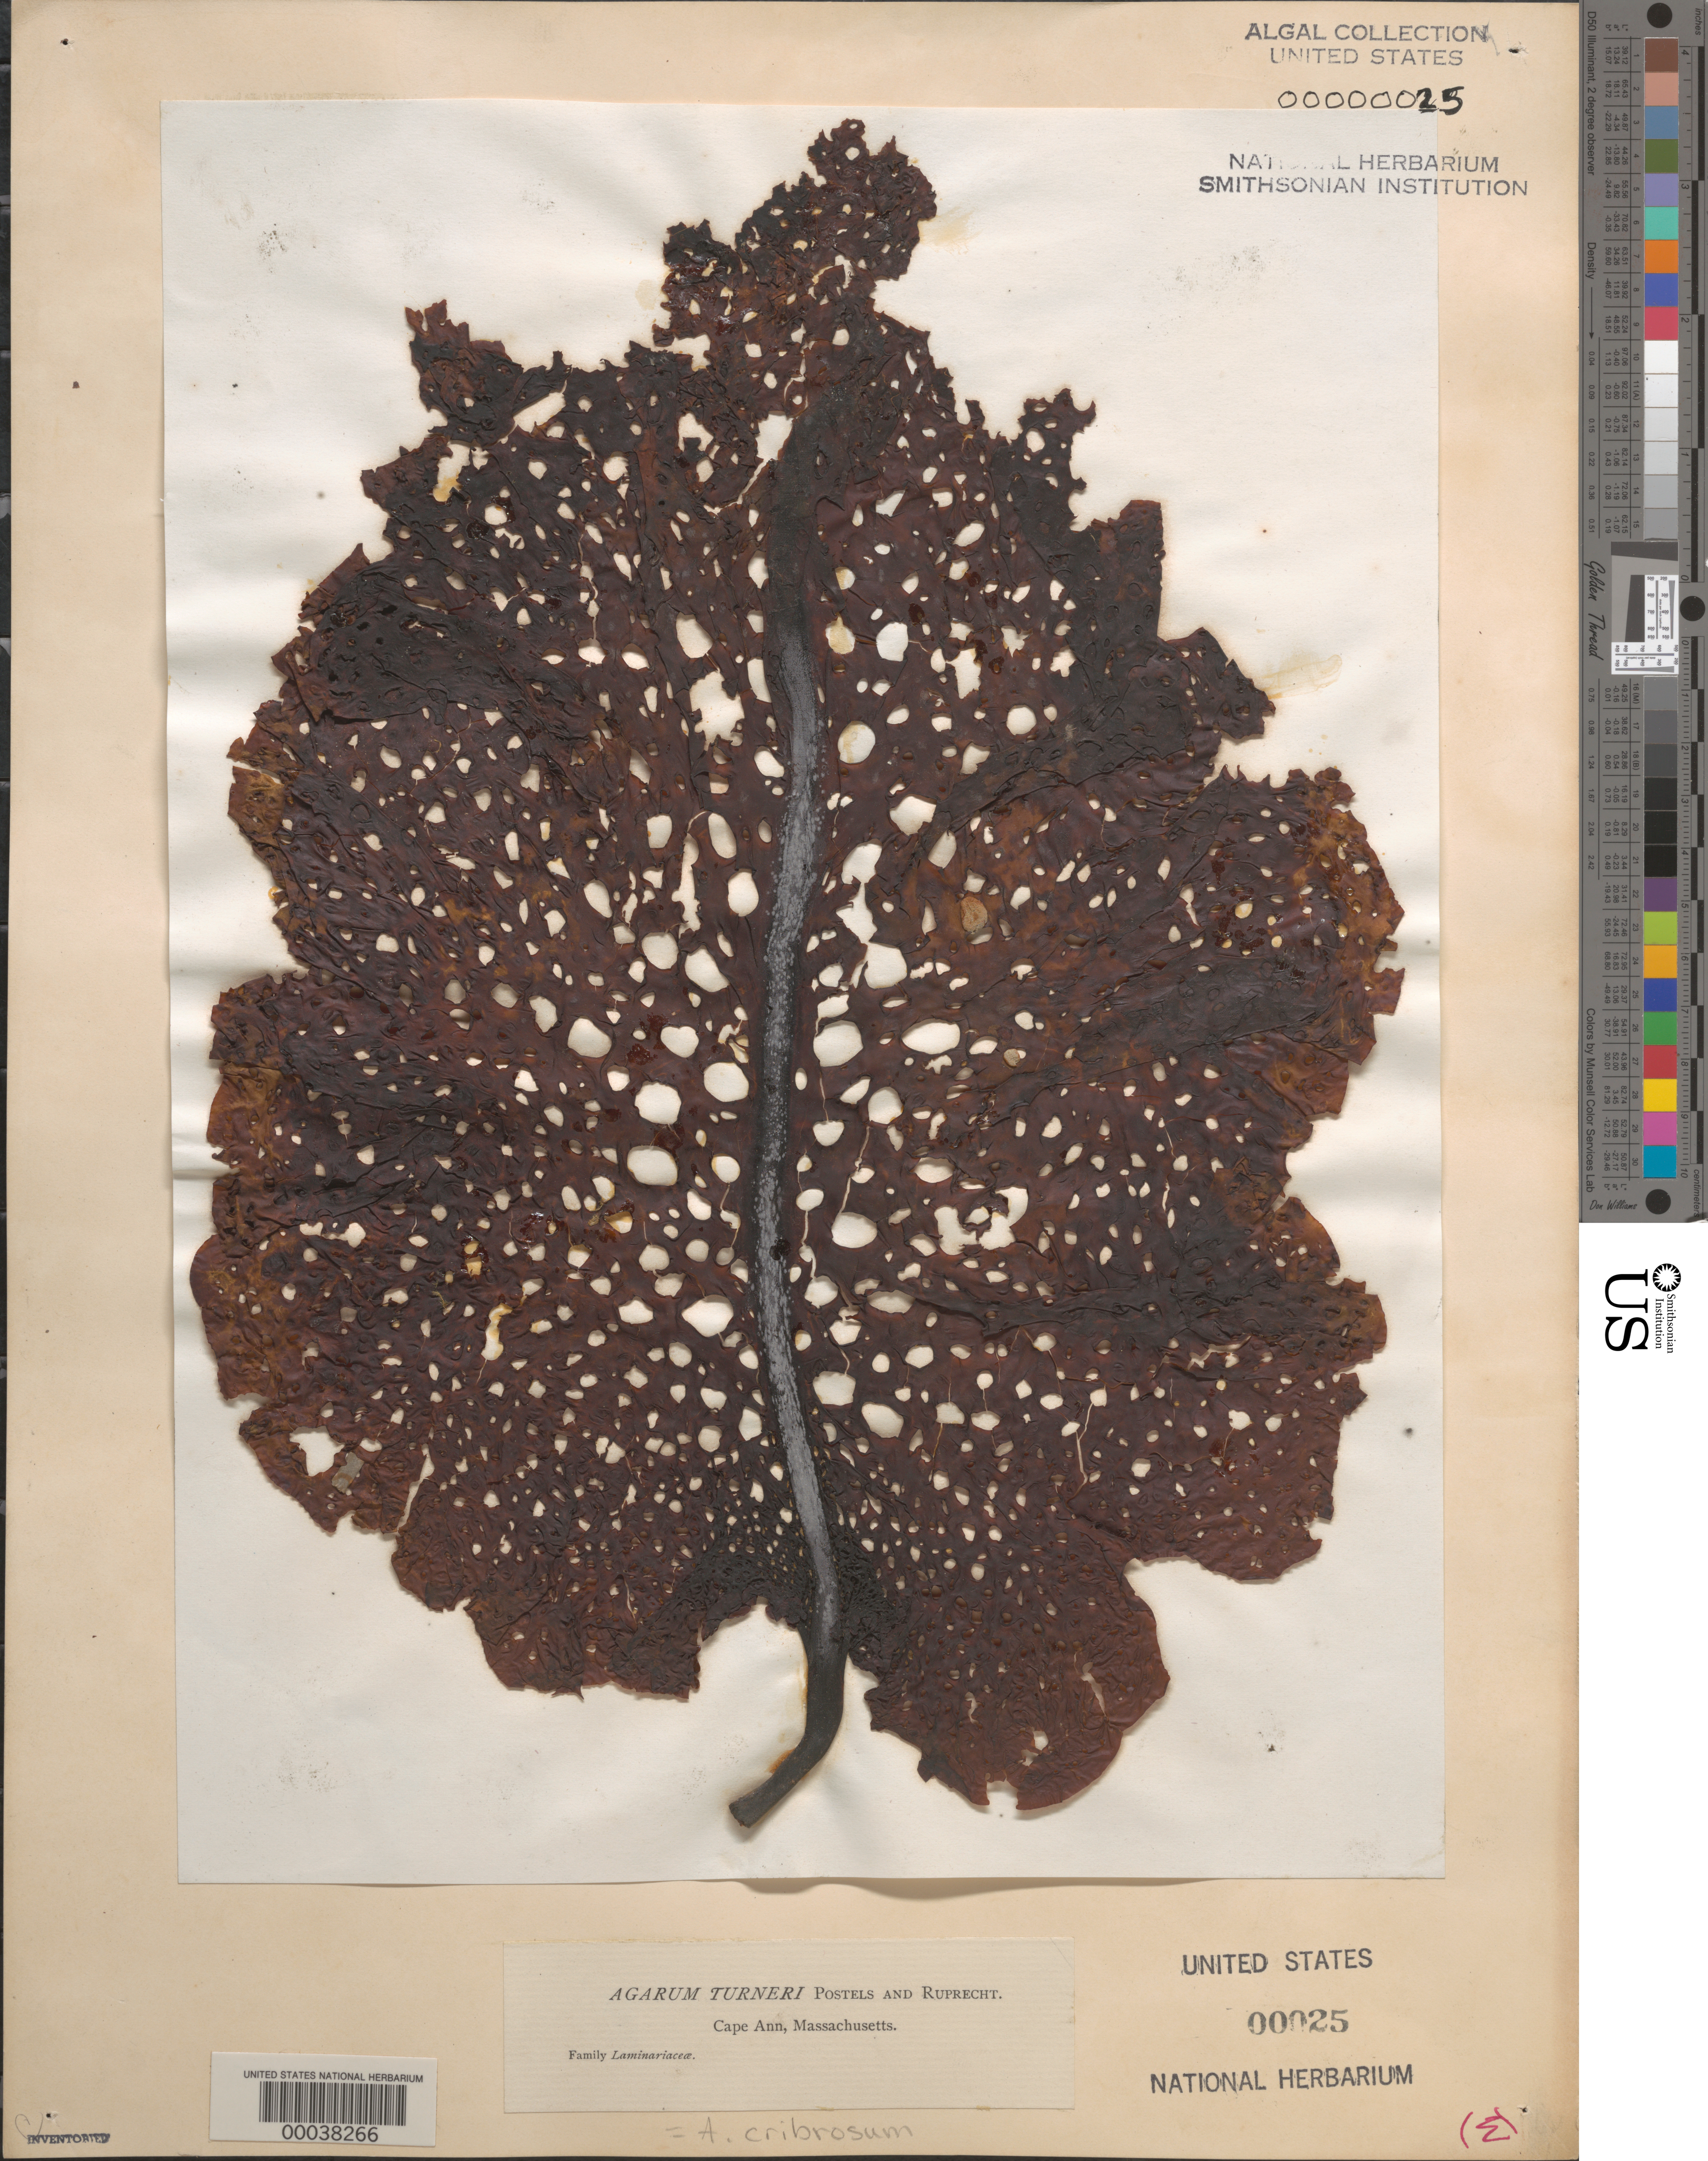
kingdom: Chromista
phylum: Ochrophyta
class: Phaeophyceae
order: Laminariales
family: Costariaceae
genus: Agarum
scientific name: Agarum clathratum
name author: Dumortier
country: United States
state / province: Massachusetts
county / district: Essex County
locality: Cape Ann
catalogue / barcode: US 25